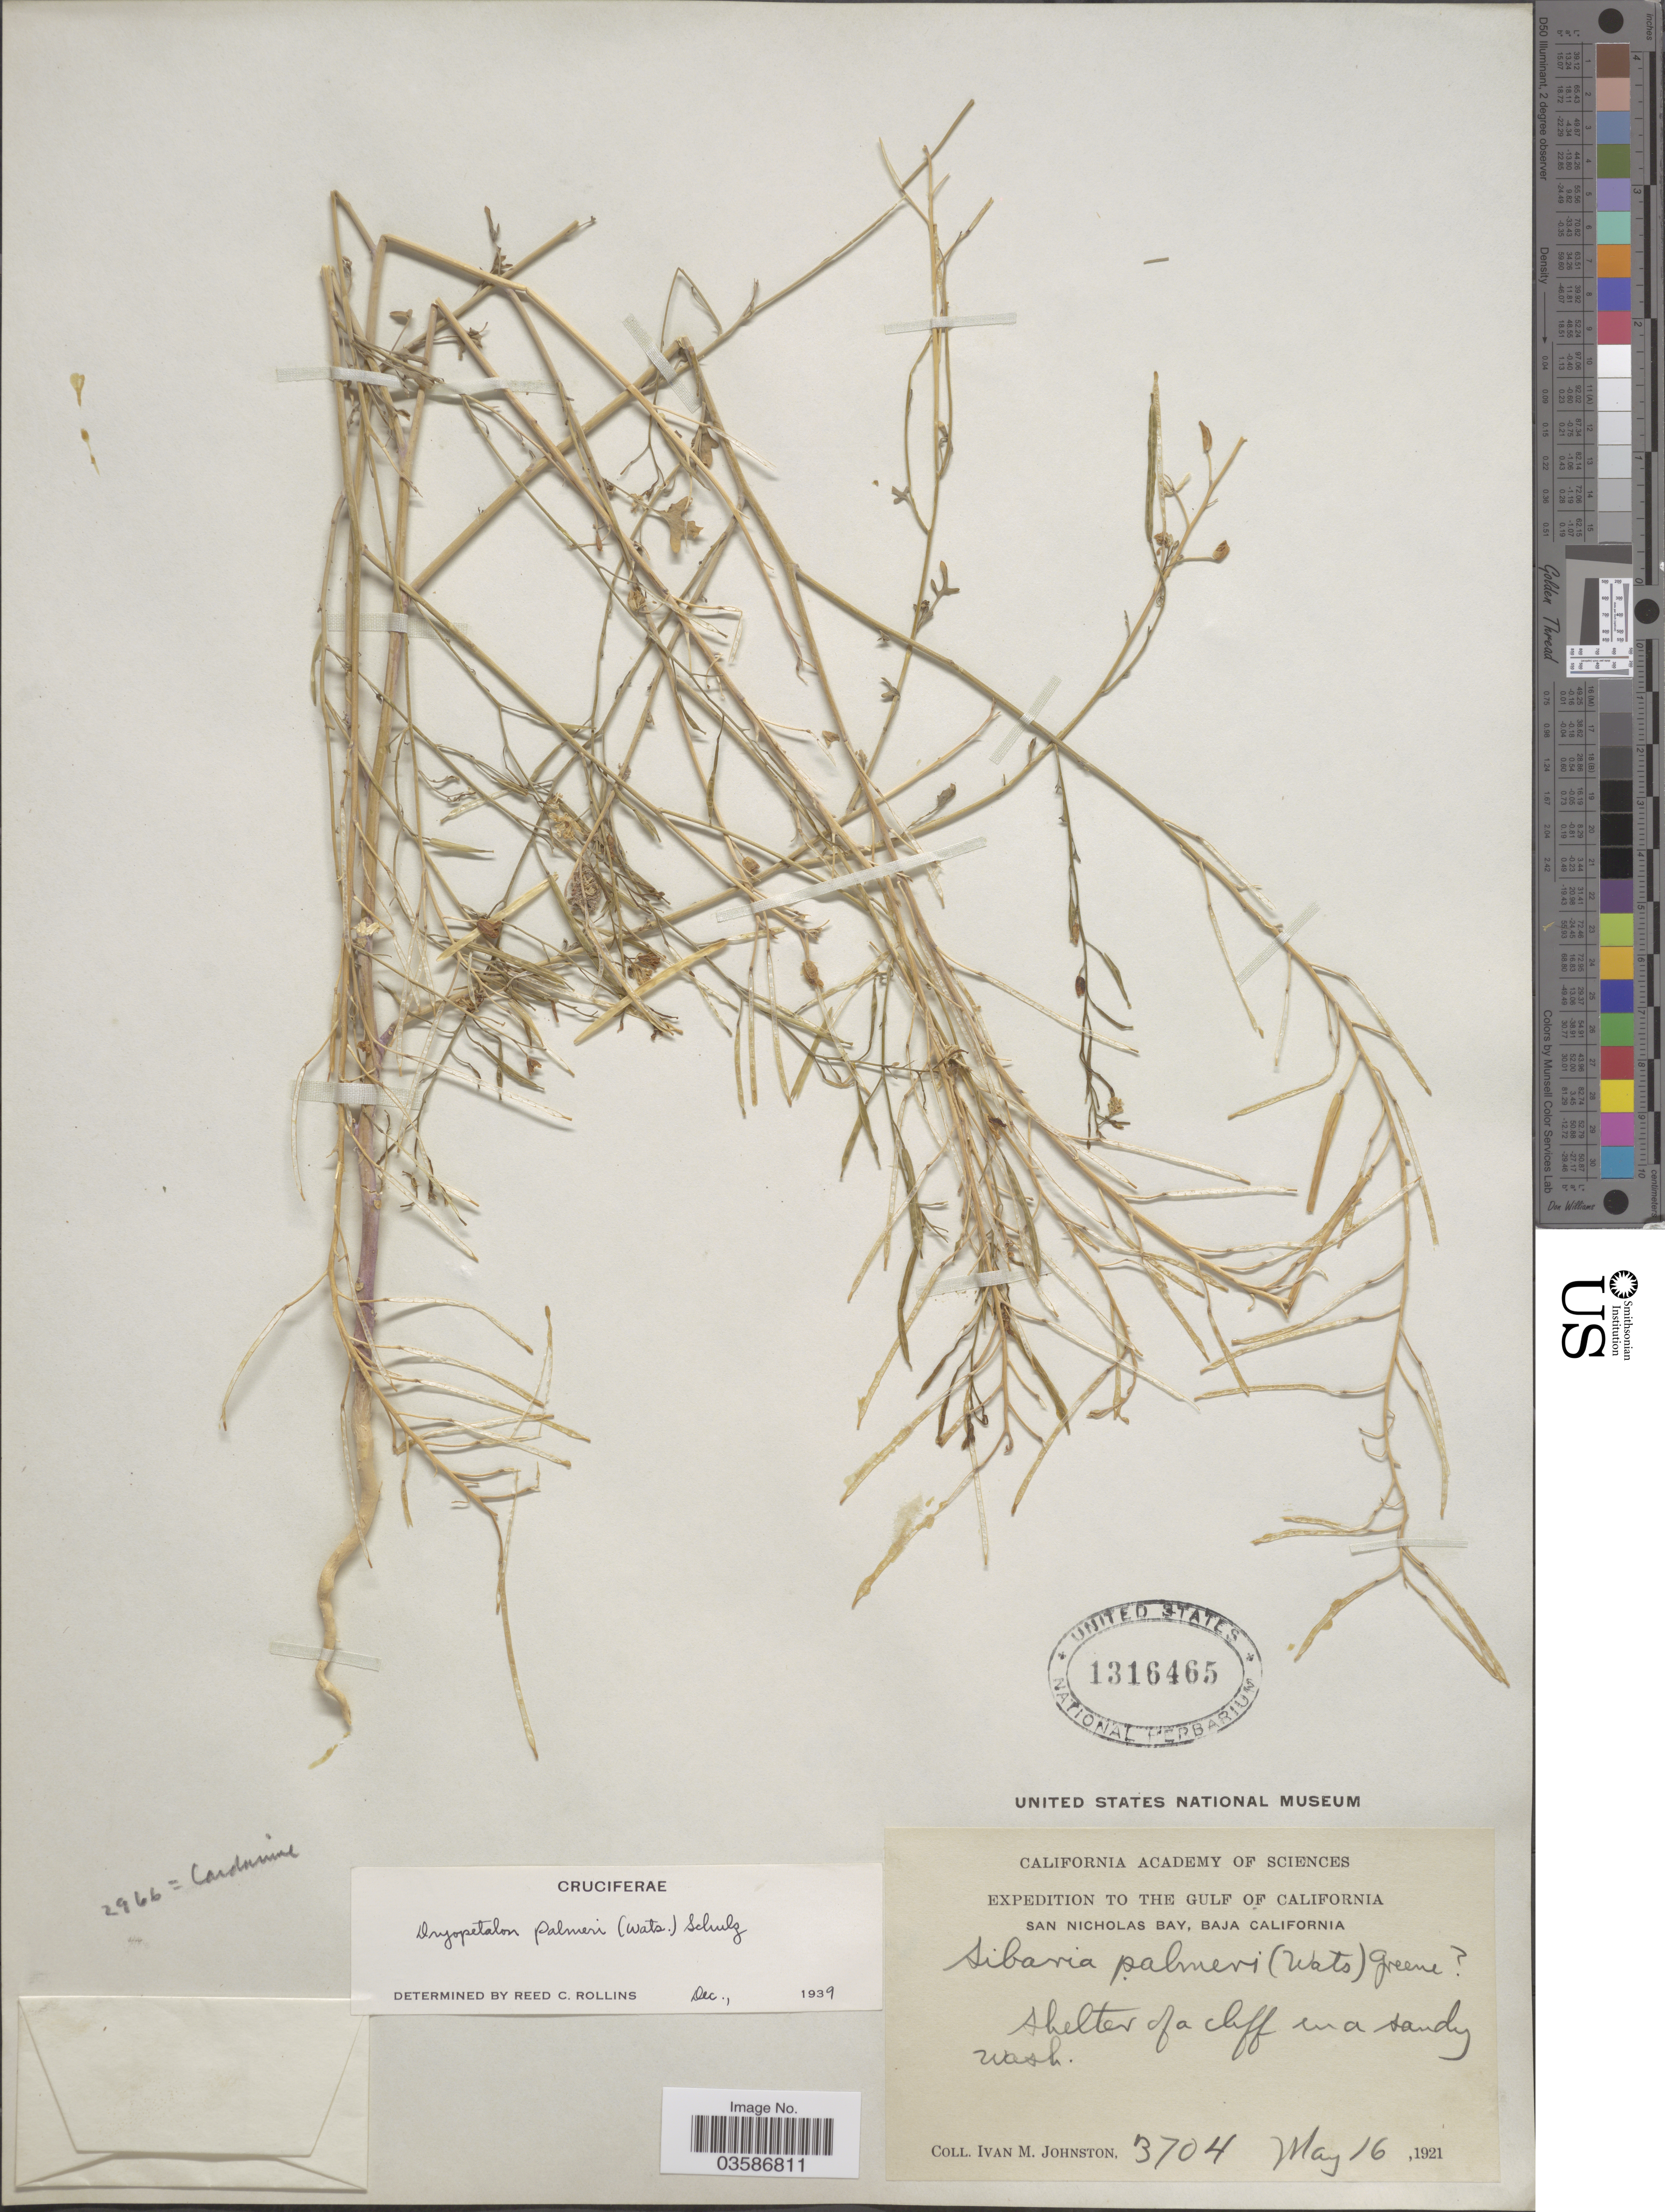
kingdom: Plantae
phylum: Tracheophyta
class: Magnoliopsida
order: Brassicales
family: Brassicaceae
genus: Dryopetalon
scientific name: Dryopetalon palmeri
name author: (S. Watson) O.E. Schulz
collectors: I.M. Johnston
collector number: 3704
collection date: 1921-05-16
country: Mexico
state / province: Baja California Sur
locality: The Gulf of California. San Nicholas Bay. Shelter of a cliff in a sandy wash.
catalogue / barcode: US 1316465